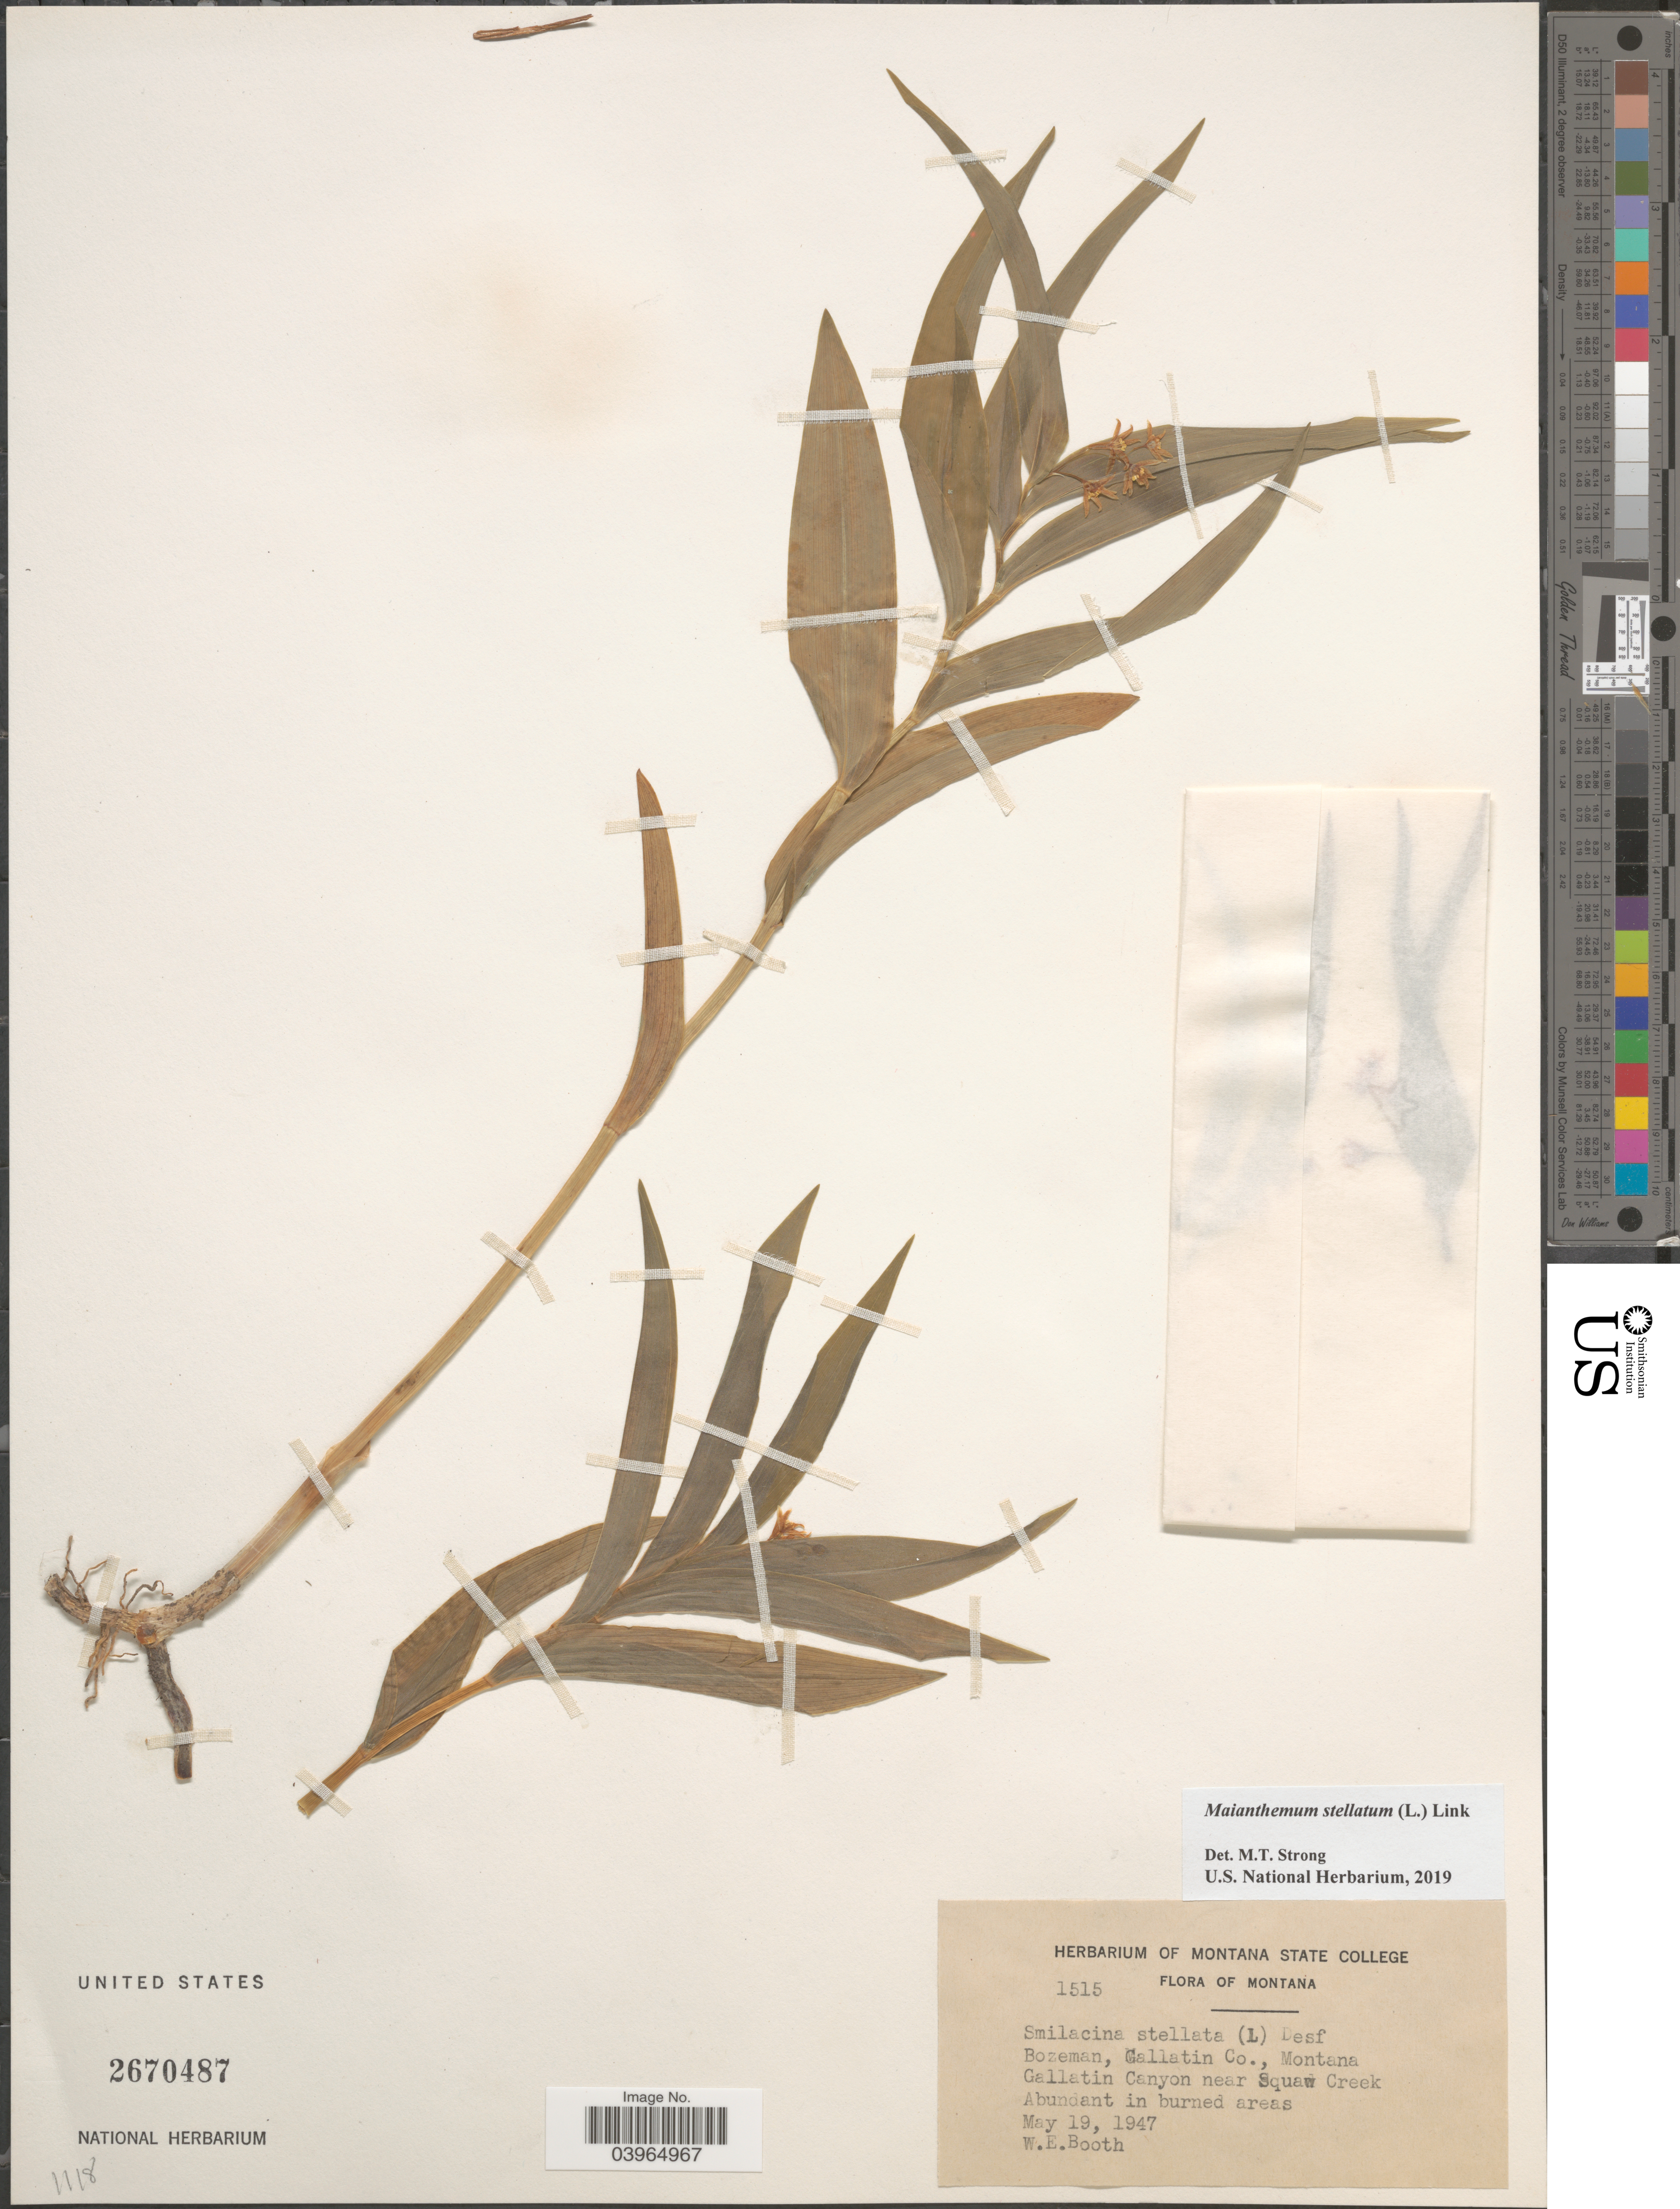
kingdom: Plantae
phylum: Tracheophyta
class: Liliopsida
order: Asparagales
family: Asparagaceae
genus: Maianthemum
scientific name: Maianthemum stellatum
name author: (L.) Link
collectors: W. Booth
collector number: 1515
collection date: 1947-05-19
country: United States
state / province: Montana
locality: Bozeman, Gallatin Co. Gallatin Canyon near Squaw Creek.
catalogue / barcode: US 2670487